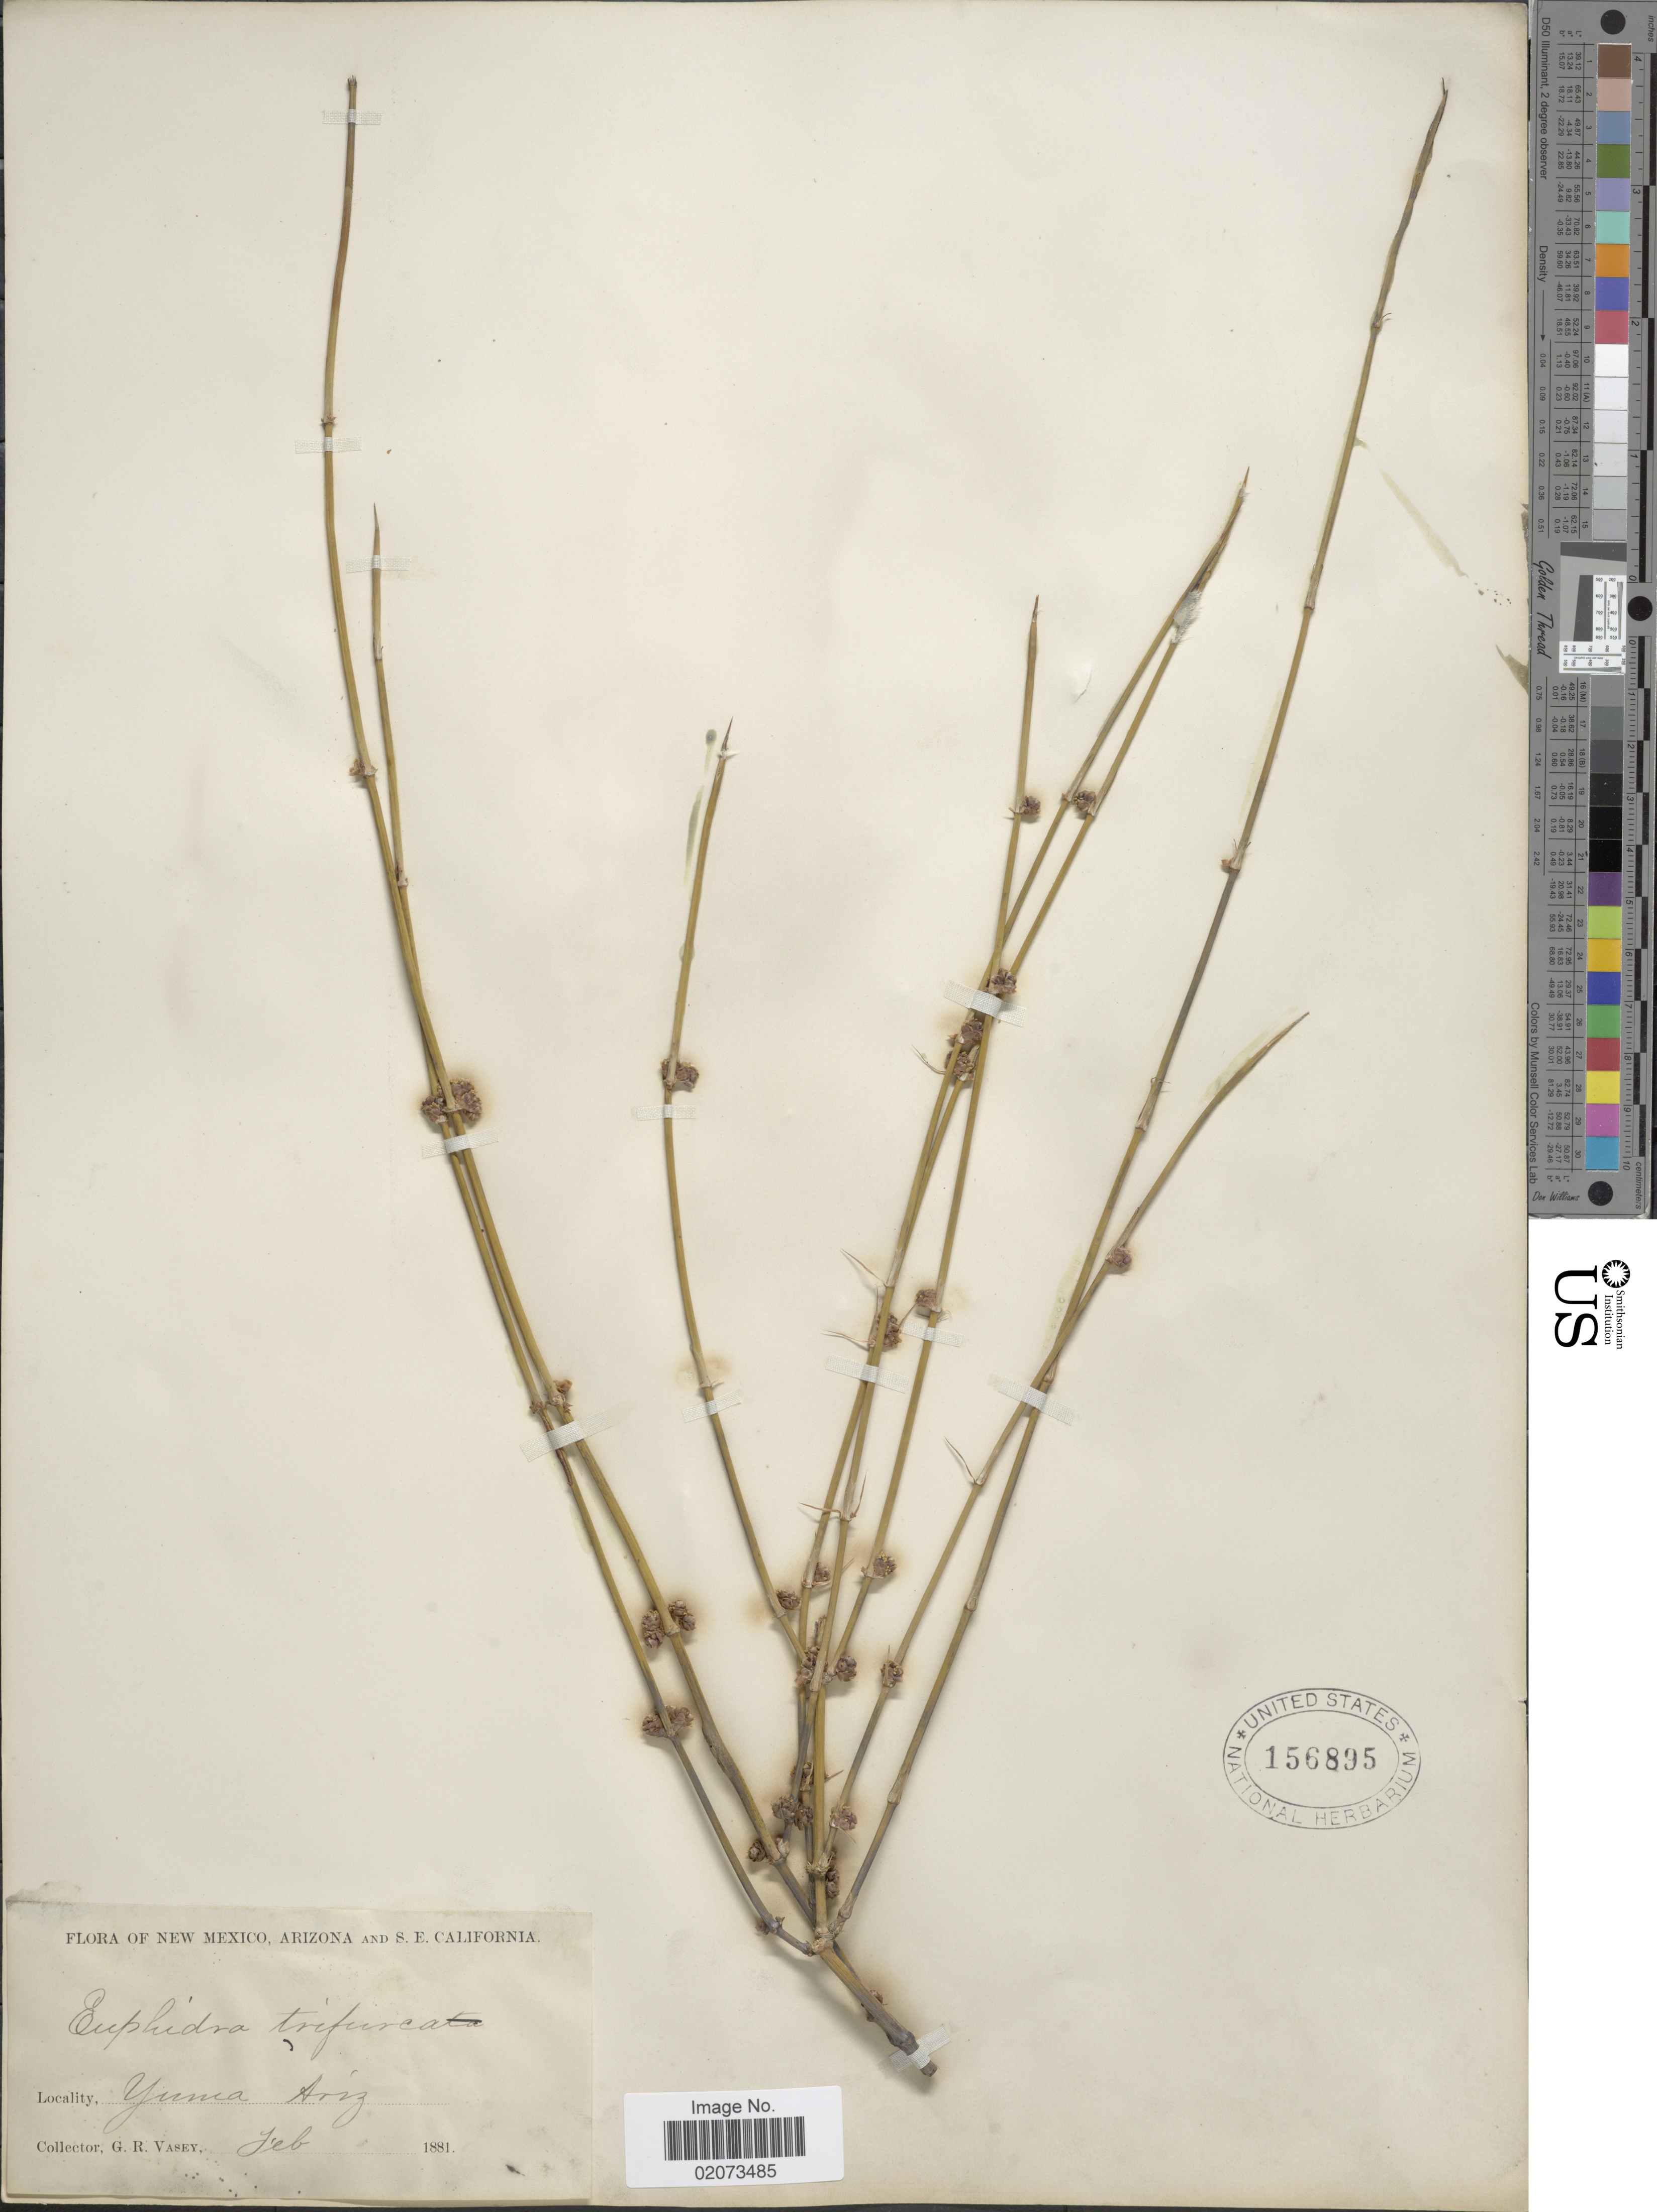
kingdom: Plantae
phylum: Tracheophyta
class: Gnetopsida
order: Ephedrales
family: Ephedraceae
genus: Ephedra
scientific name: Ephedra trifurca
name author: Torr. ex S. Watson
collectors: G. R. Vasey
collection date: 1881-02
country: United States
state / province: Arizona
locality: Yuma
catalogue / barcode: US 156895